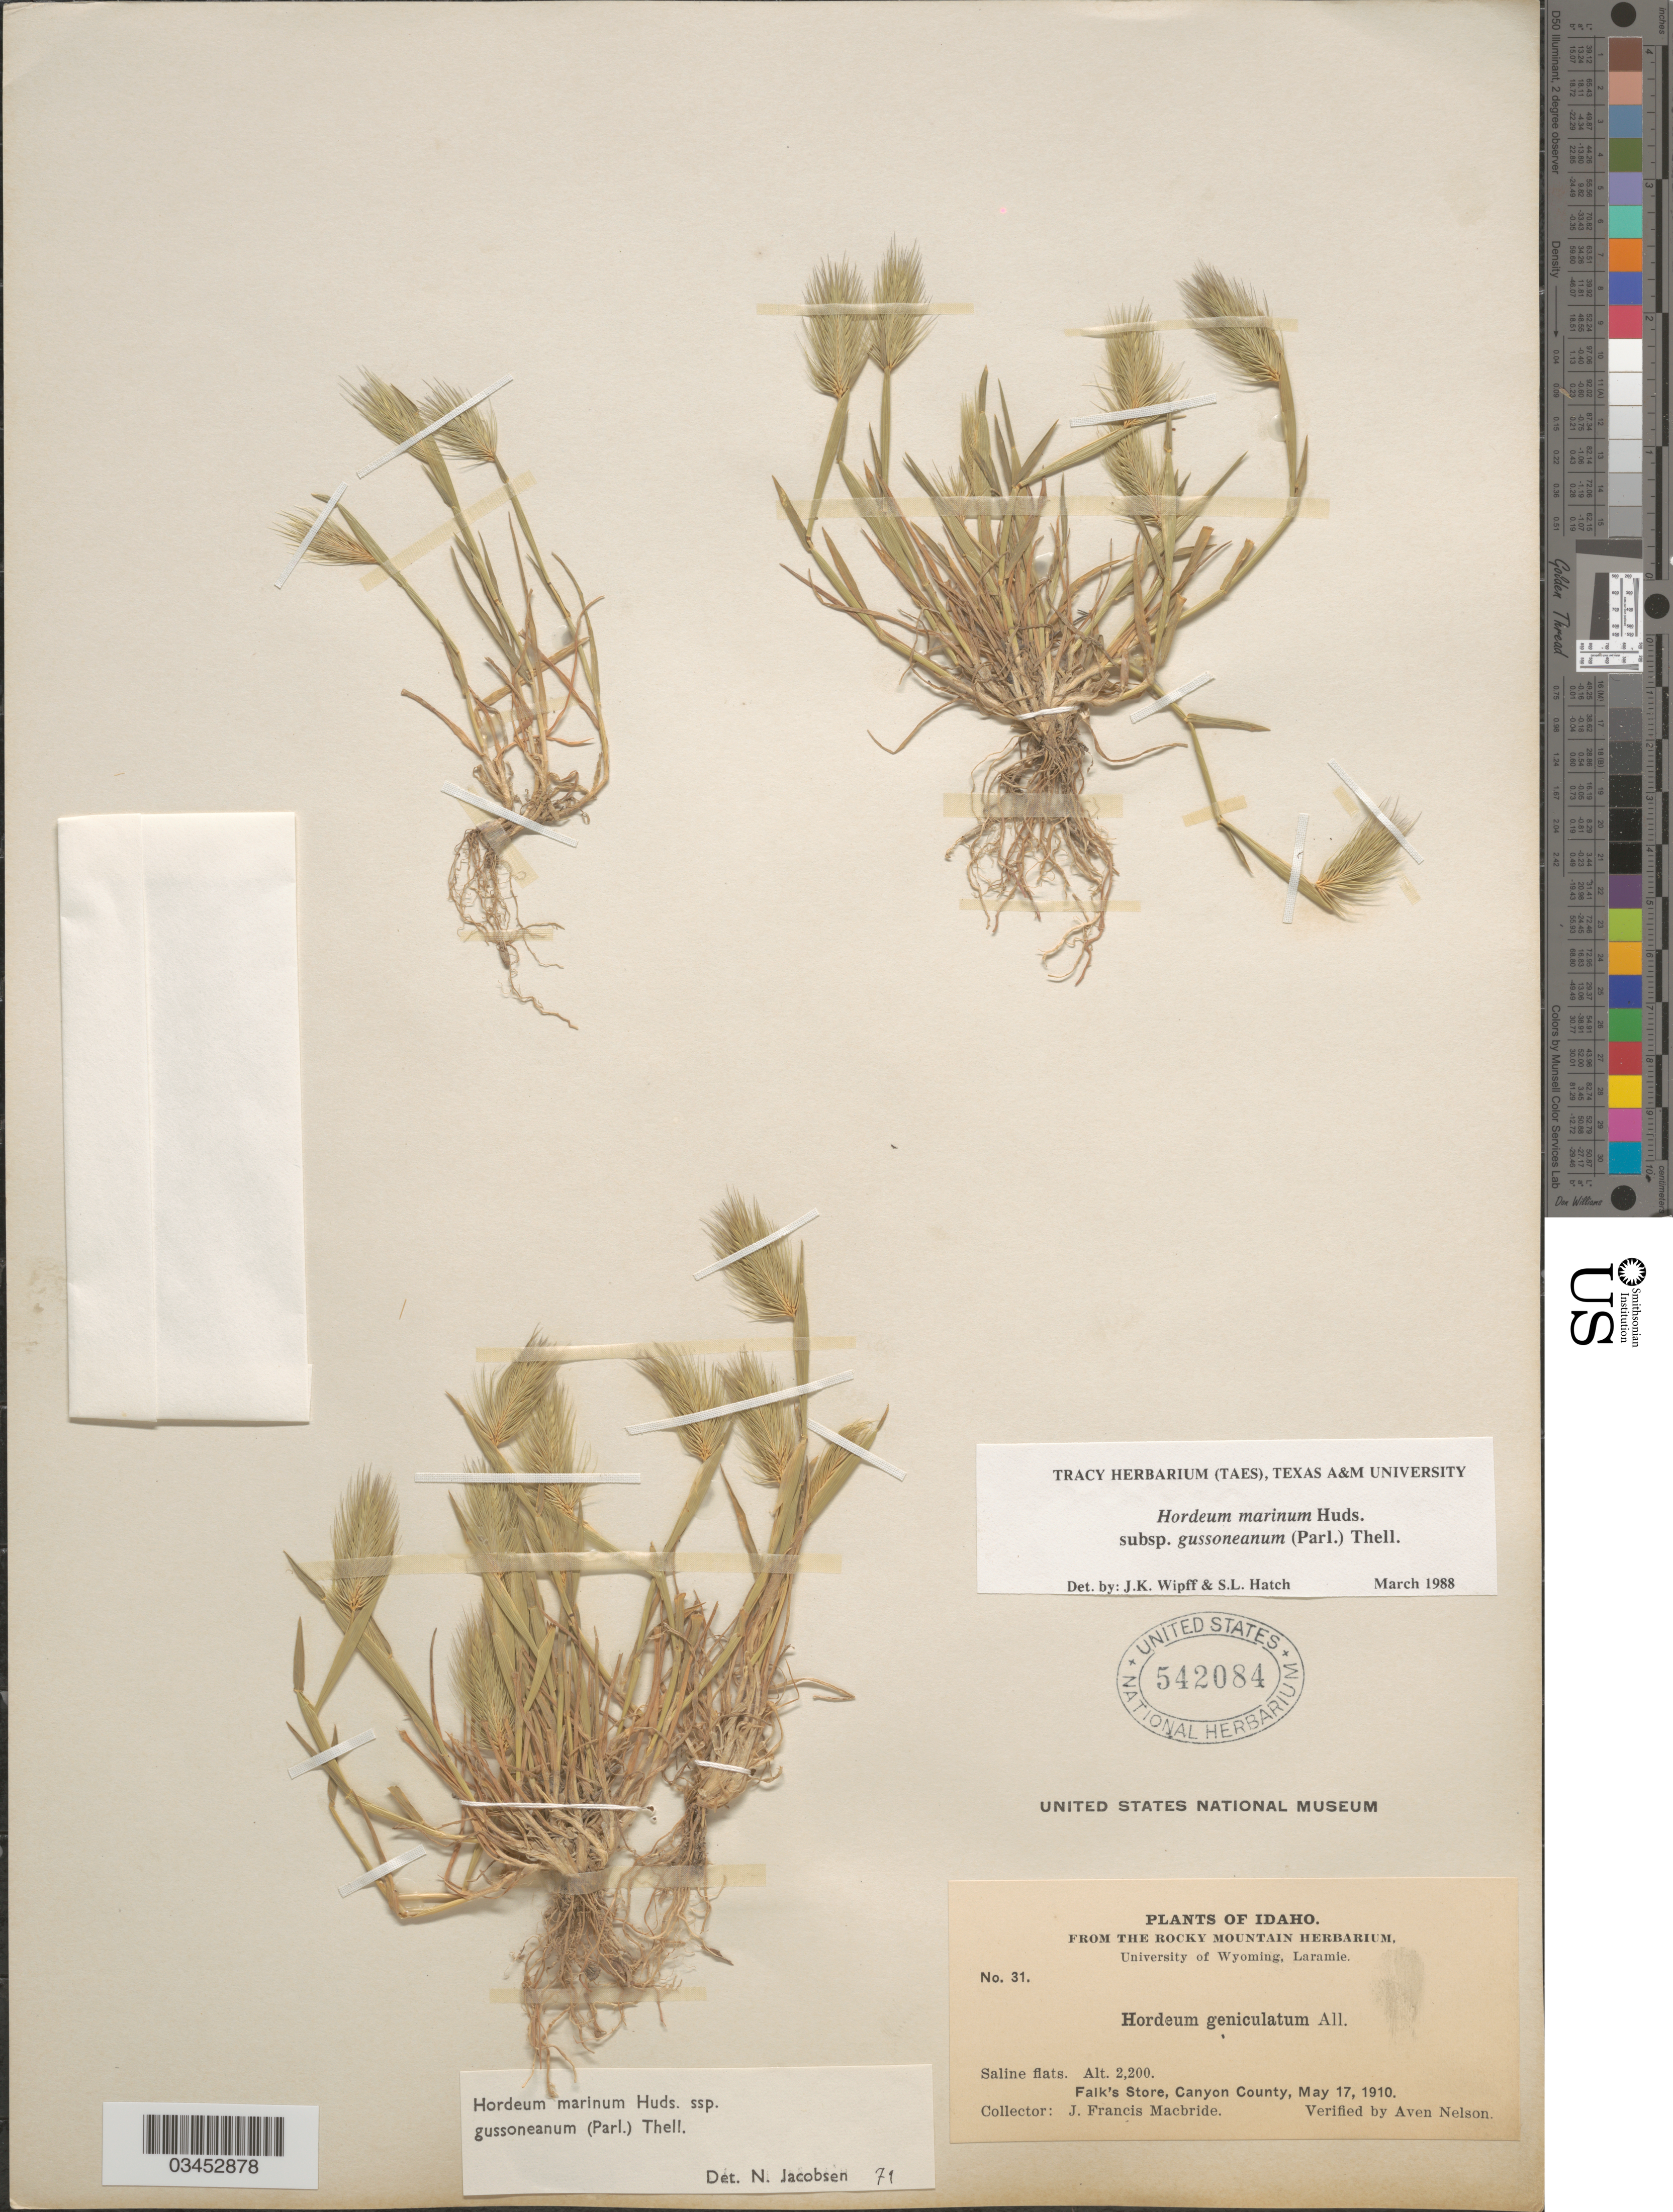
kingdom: Plantae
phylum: Tracheophyta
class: Liliopsida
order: Poales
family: Poaceae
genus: Hordeum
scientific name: Hordeum marinum subsp. gussoneanum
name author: (Parl.) Thell.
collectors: J. F. Macbride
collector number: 31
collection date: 1910-05-17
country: United States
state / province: Idaho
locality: Falk's Store, Canyon County.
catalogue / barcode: US 542084